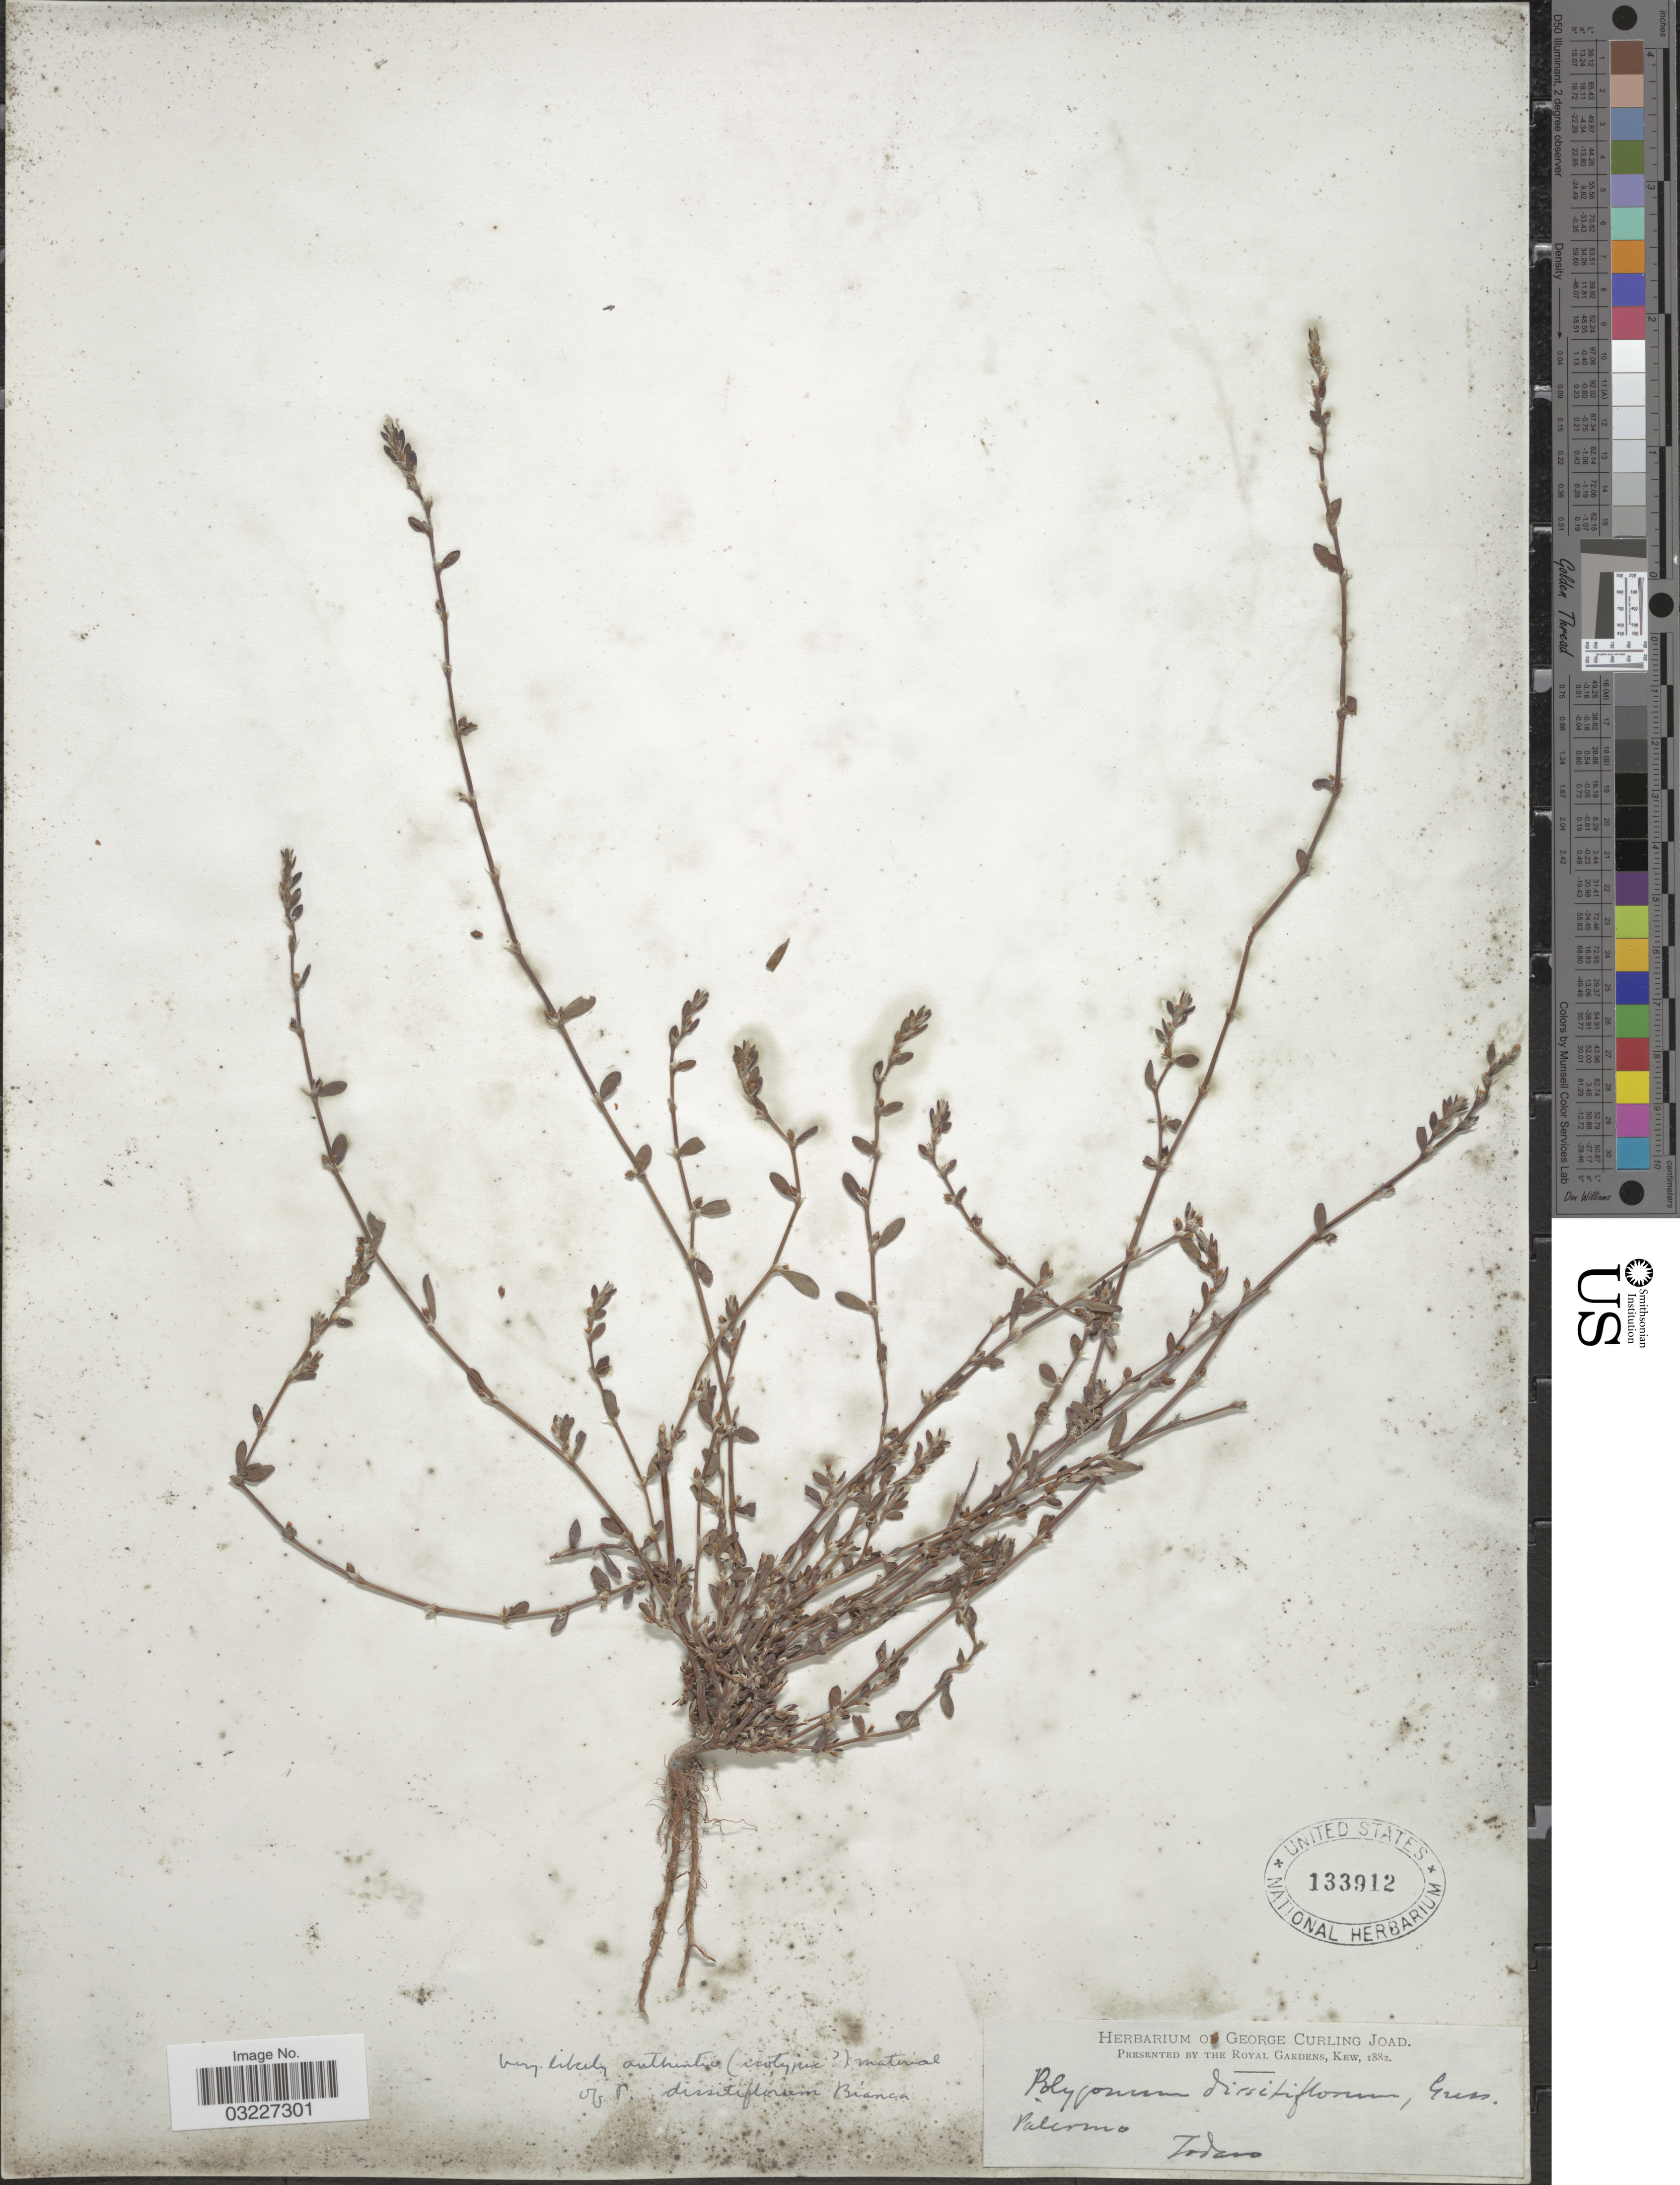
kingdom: Plantae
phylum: Tracheophyta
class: Magnoliopsida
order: Caryophyllales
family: Polygonaceae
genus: Polygonum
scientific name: Polygonum dissitiflorum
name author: Hemsl.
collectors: Todaro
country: Italy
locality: Palermo.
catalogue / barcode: US 133912